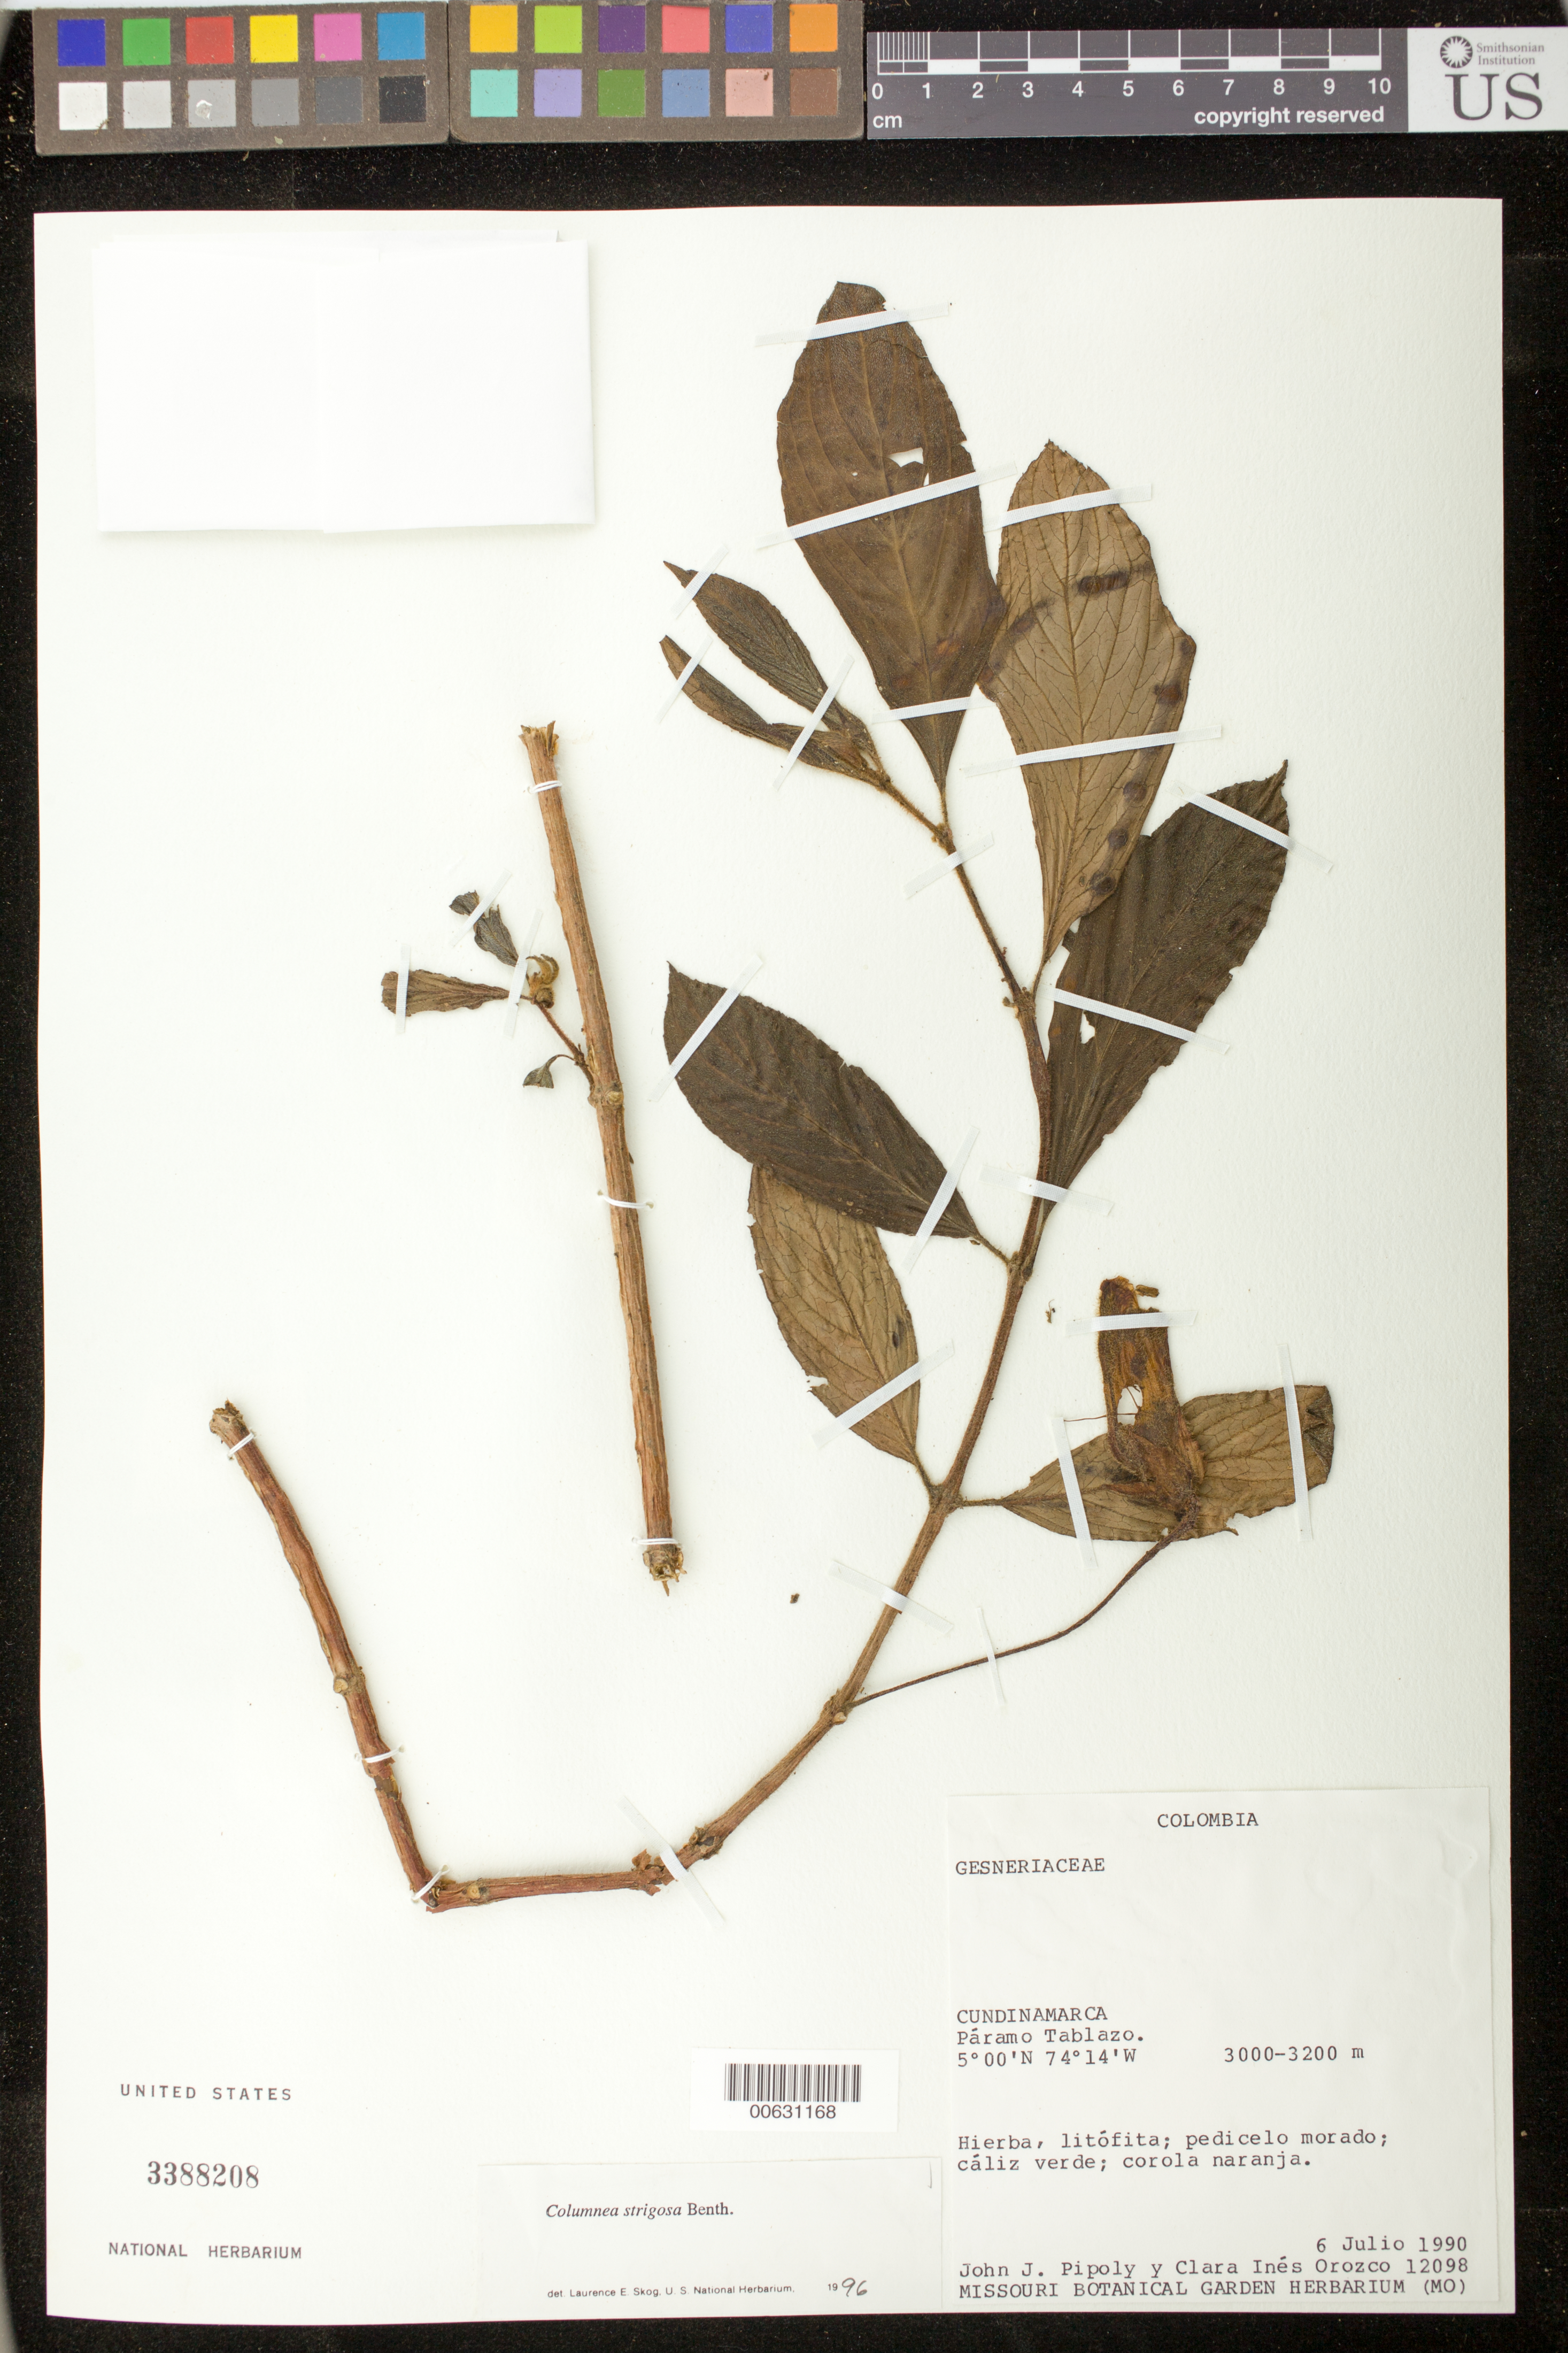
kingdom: Plantae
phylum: Tracheophyta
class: Magnoliopsida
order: Lamiales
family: Gesneriaceae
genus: Columnea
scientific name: Columnea strigosa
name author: Benth.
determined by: Skog, Laurence E.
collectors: J. J. Pipoly & C. I. Orozco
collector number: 12098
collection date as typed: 06 Jul 1990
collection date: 1990-07-06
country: Colombia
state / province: Cundinamarca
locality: Páramo Tablazo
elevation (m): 3000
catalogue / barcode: US 3388208